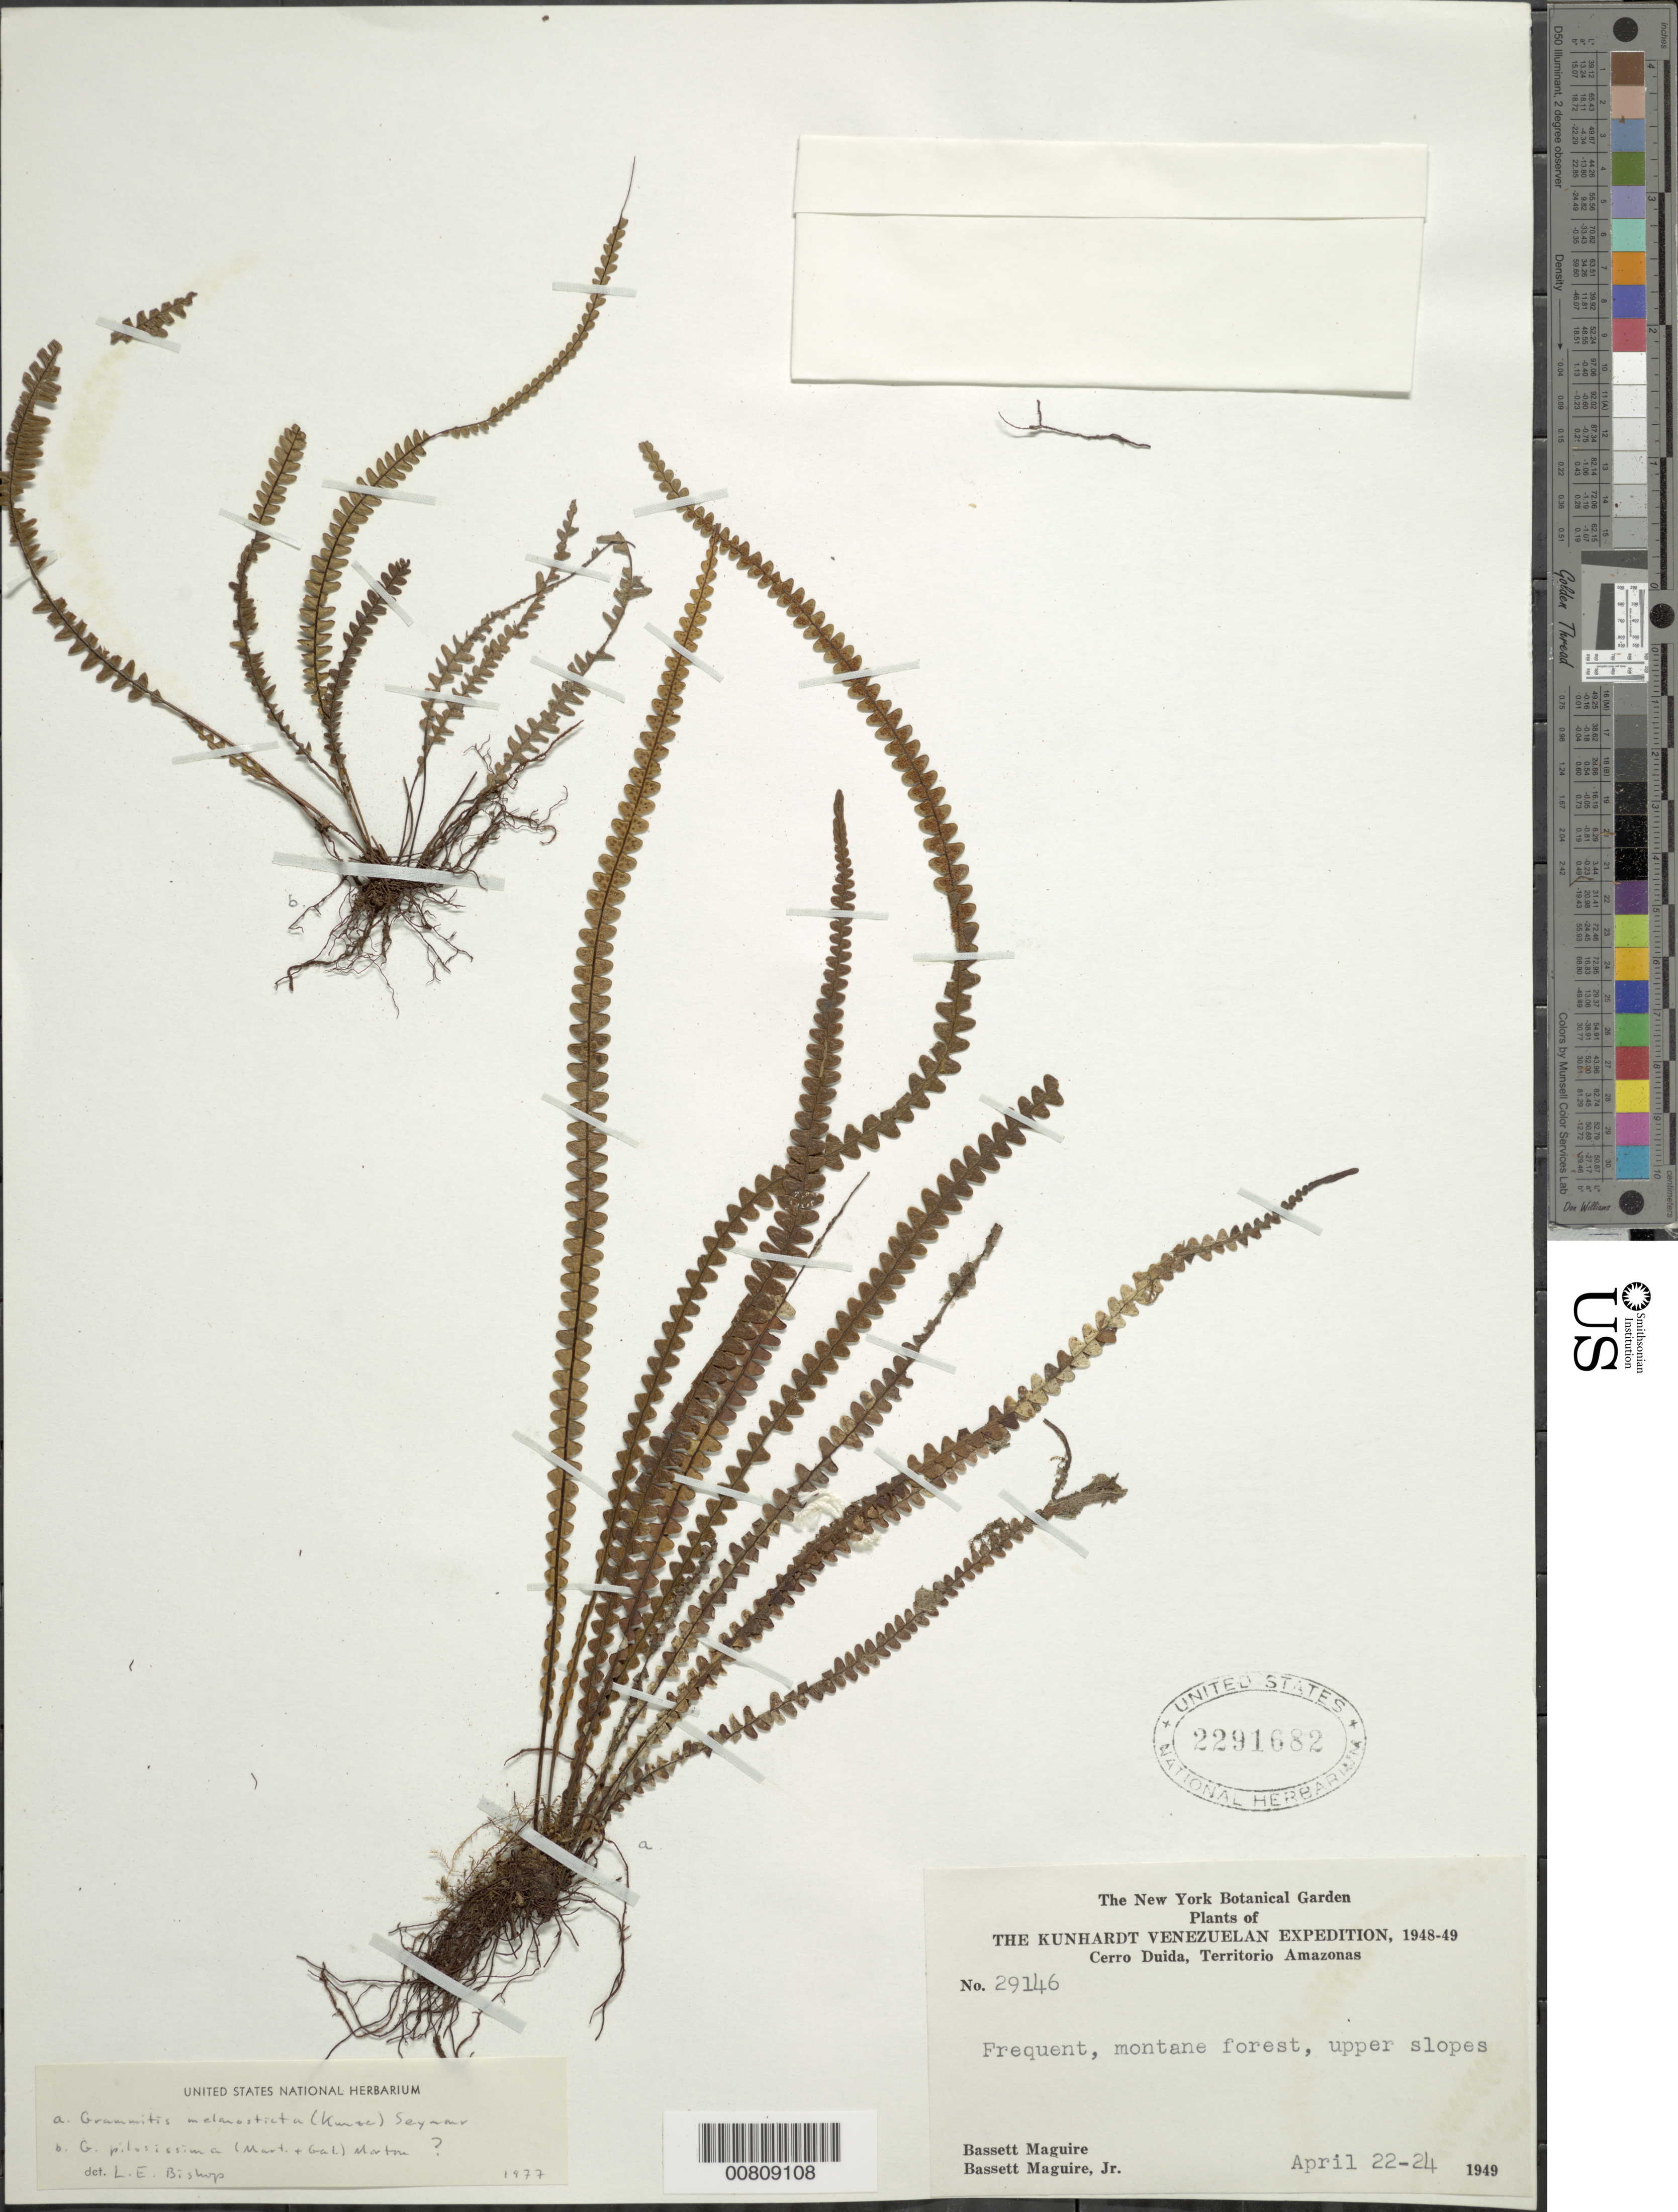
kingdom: Plantae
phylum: Tracheophyta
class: Polypodiopsida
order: Polypodiales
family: Polypodiaceae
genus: Melpomene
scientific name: Melpomene melanosticta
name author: (Kunze) A.R. Sm. & R.C. Moran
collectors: B. Maguire & B. Maguire Jr.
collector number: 29146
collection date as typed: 22-Apr-49 to 24-Apr-49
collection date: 1949-04-22/1949-04-24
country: Venezuela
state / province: Amazonas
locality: Cerro Duida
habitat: Montane forest, upper slopes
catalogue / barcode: US 2291682